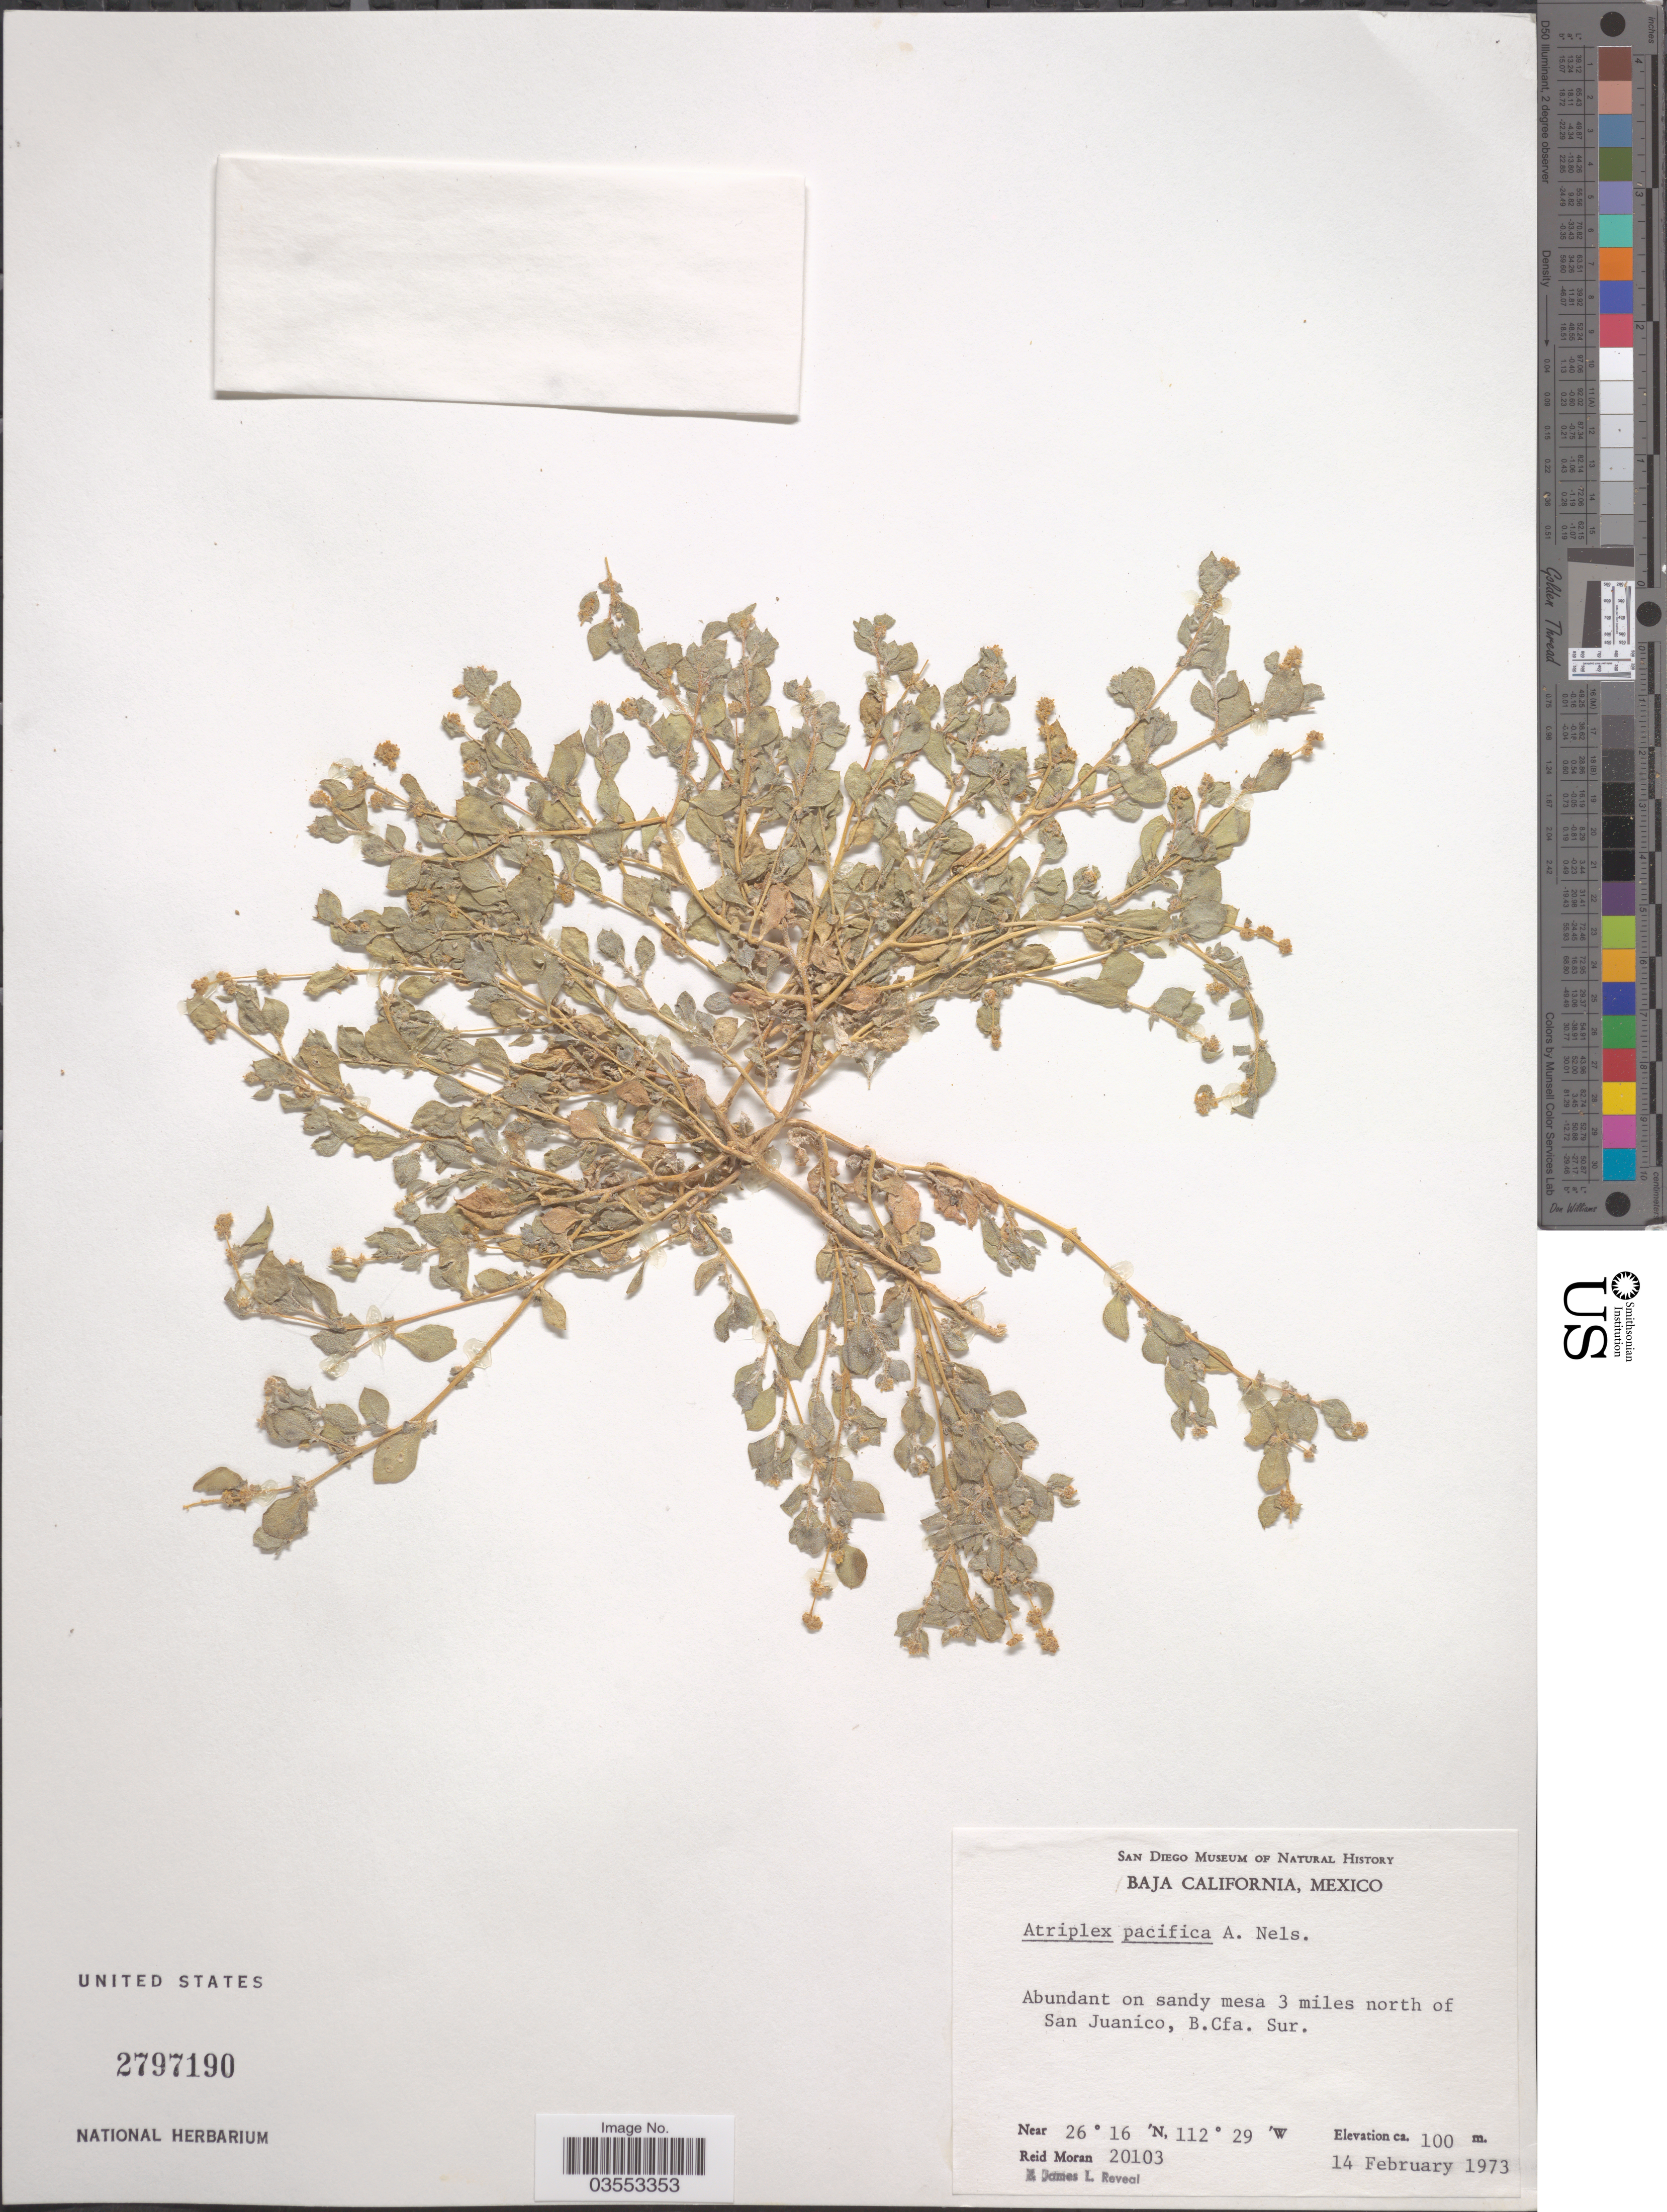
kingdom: Plantae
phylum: Tracheophyta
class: Magnoliopsida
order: Caryophyllales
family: Amaranthaceae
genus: Atriplex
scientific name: Atriplex pacifica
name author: A. Nelson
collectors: R. Moran & J. L. Reveal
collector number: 20103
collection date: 1973-02-14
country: Mexico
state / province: Baja California Sur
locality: Abundant on sandy mesa 3 miles north of San Juanico.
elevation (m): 100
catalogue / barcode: US 2797190